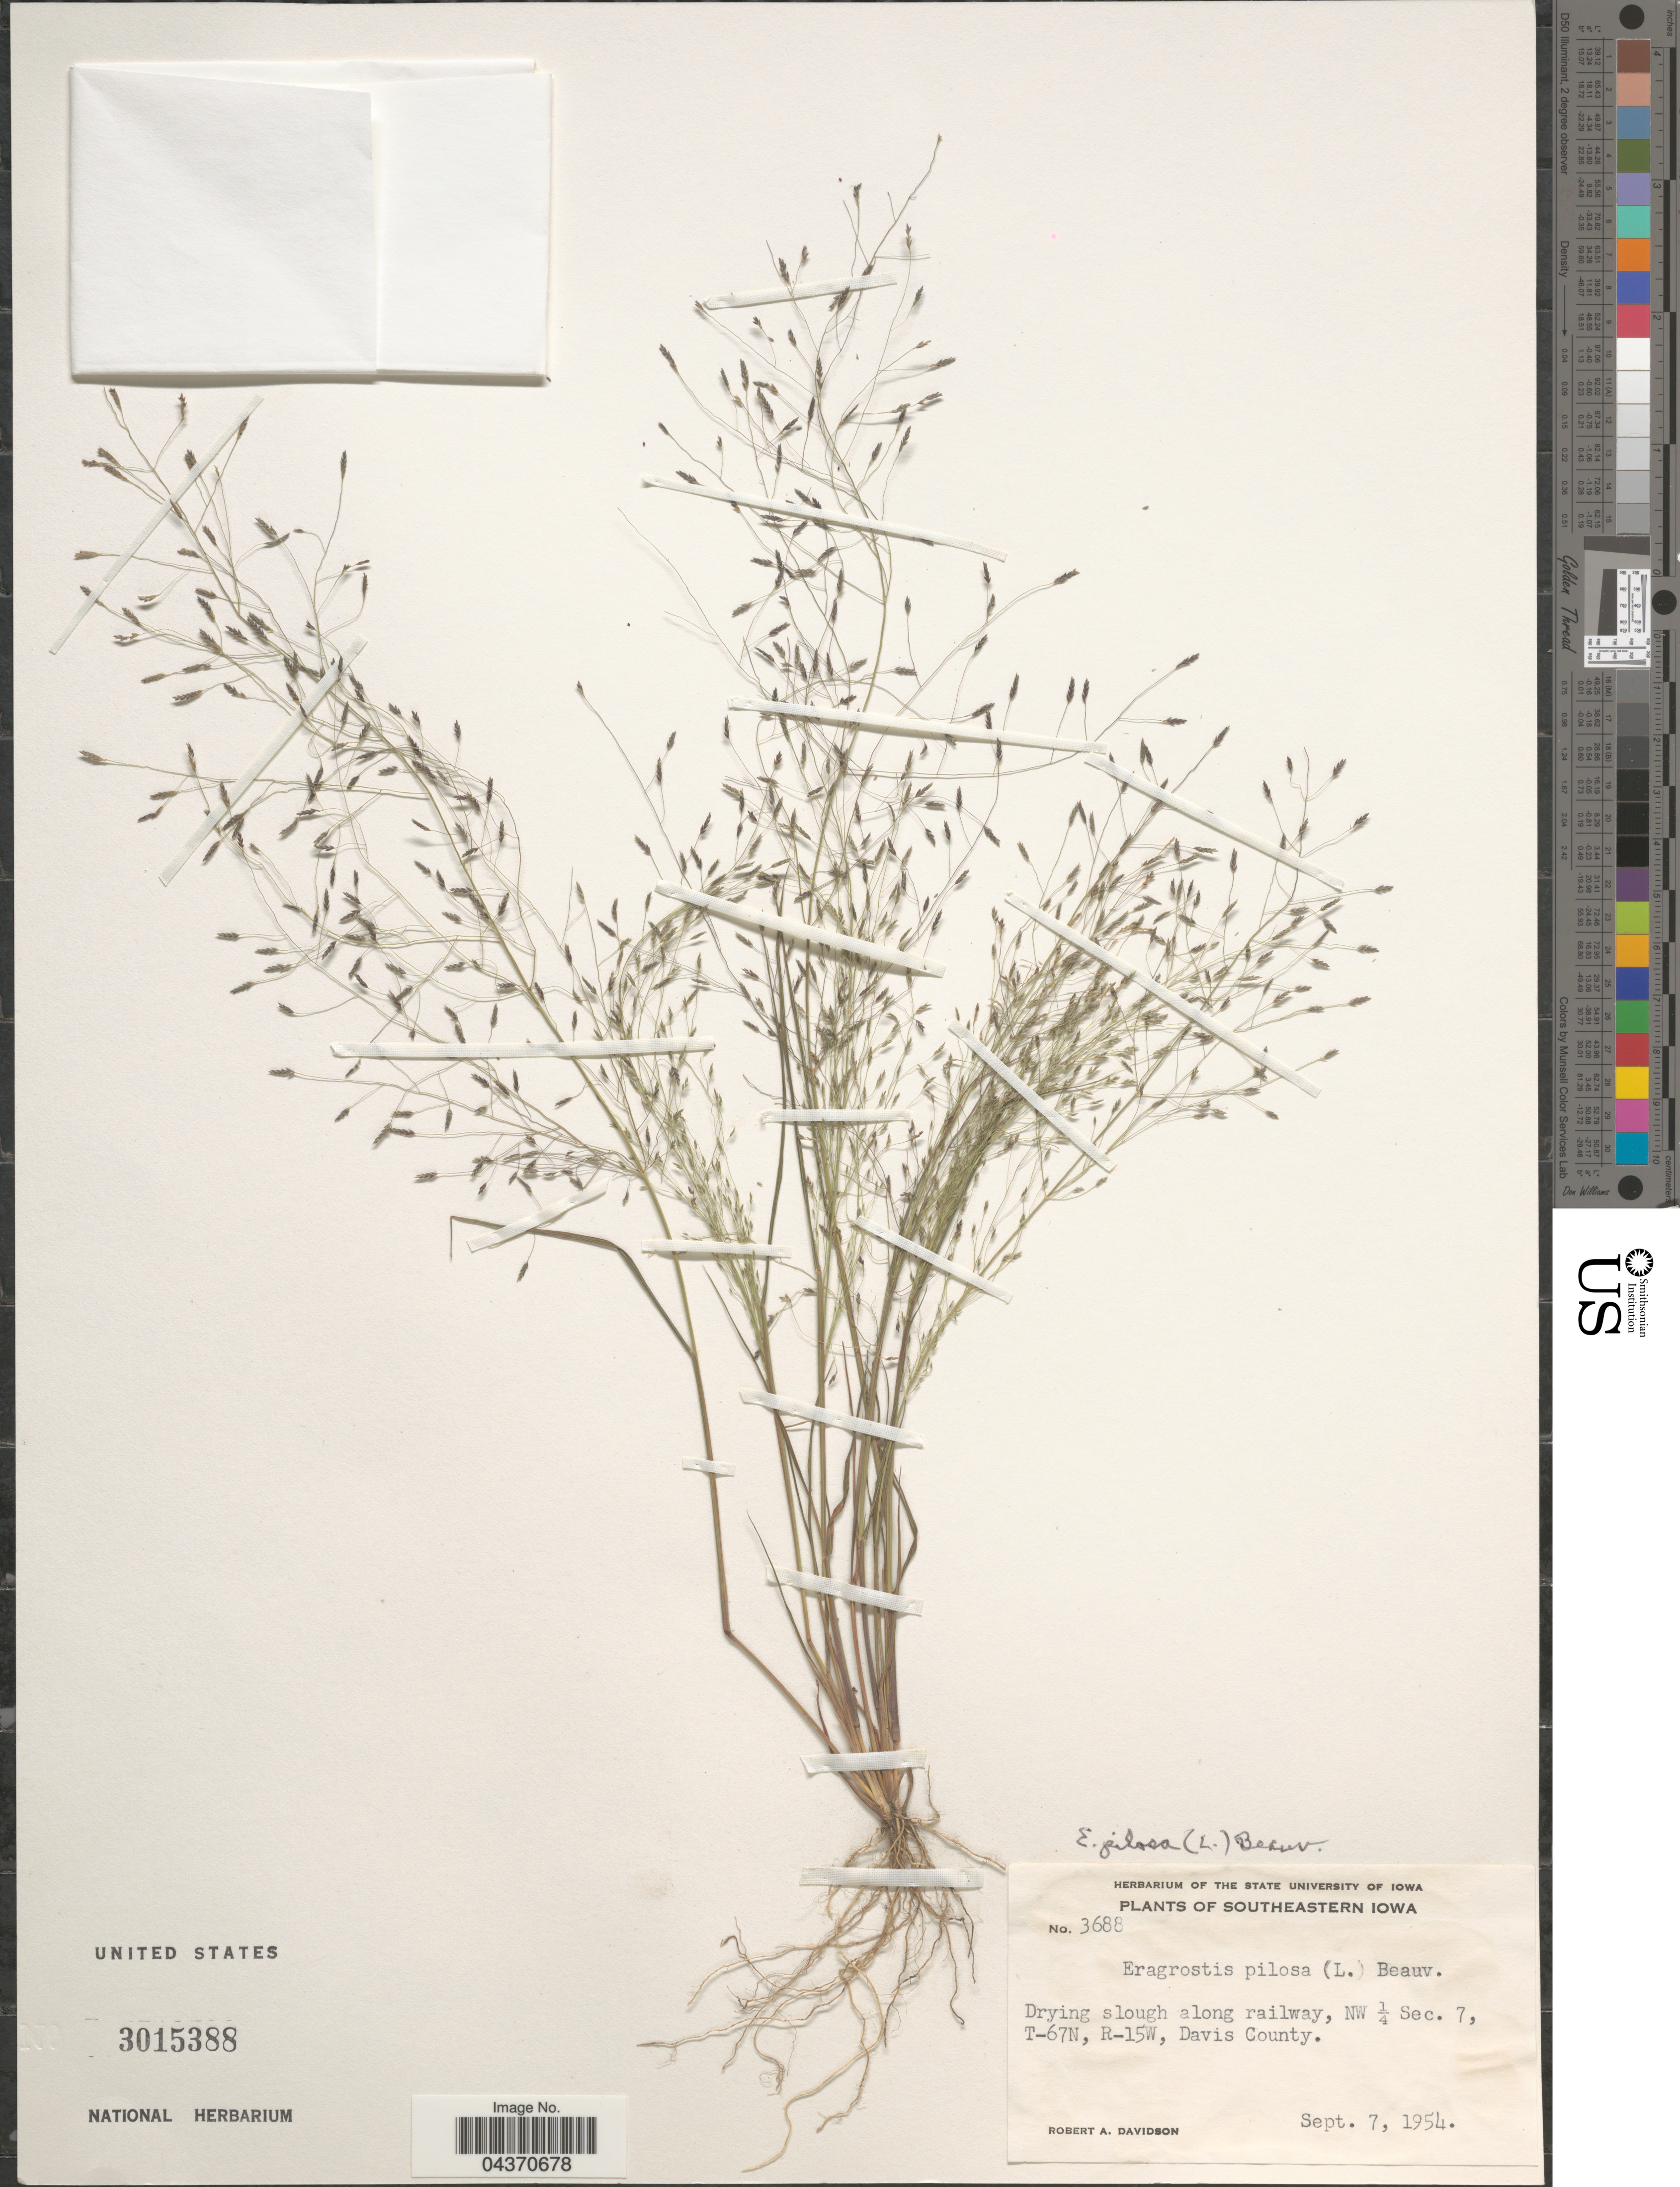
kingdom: Plantae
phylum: Tracheophyta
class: Liliopsida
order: Poales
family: Poaceae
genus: Eragrostis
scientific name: Eragrostis pilosa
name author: (L.) P. Beauv.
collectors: R. A. Davidson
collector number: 3688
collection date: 1954-09-07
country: United States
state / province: Iowa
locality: Southeastern Iowa. Drying slough along railway, NW ¼ Sec. 7, T-67N, R-15W, Davis County.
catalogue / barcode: US 3015388